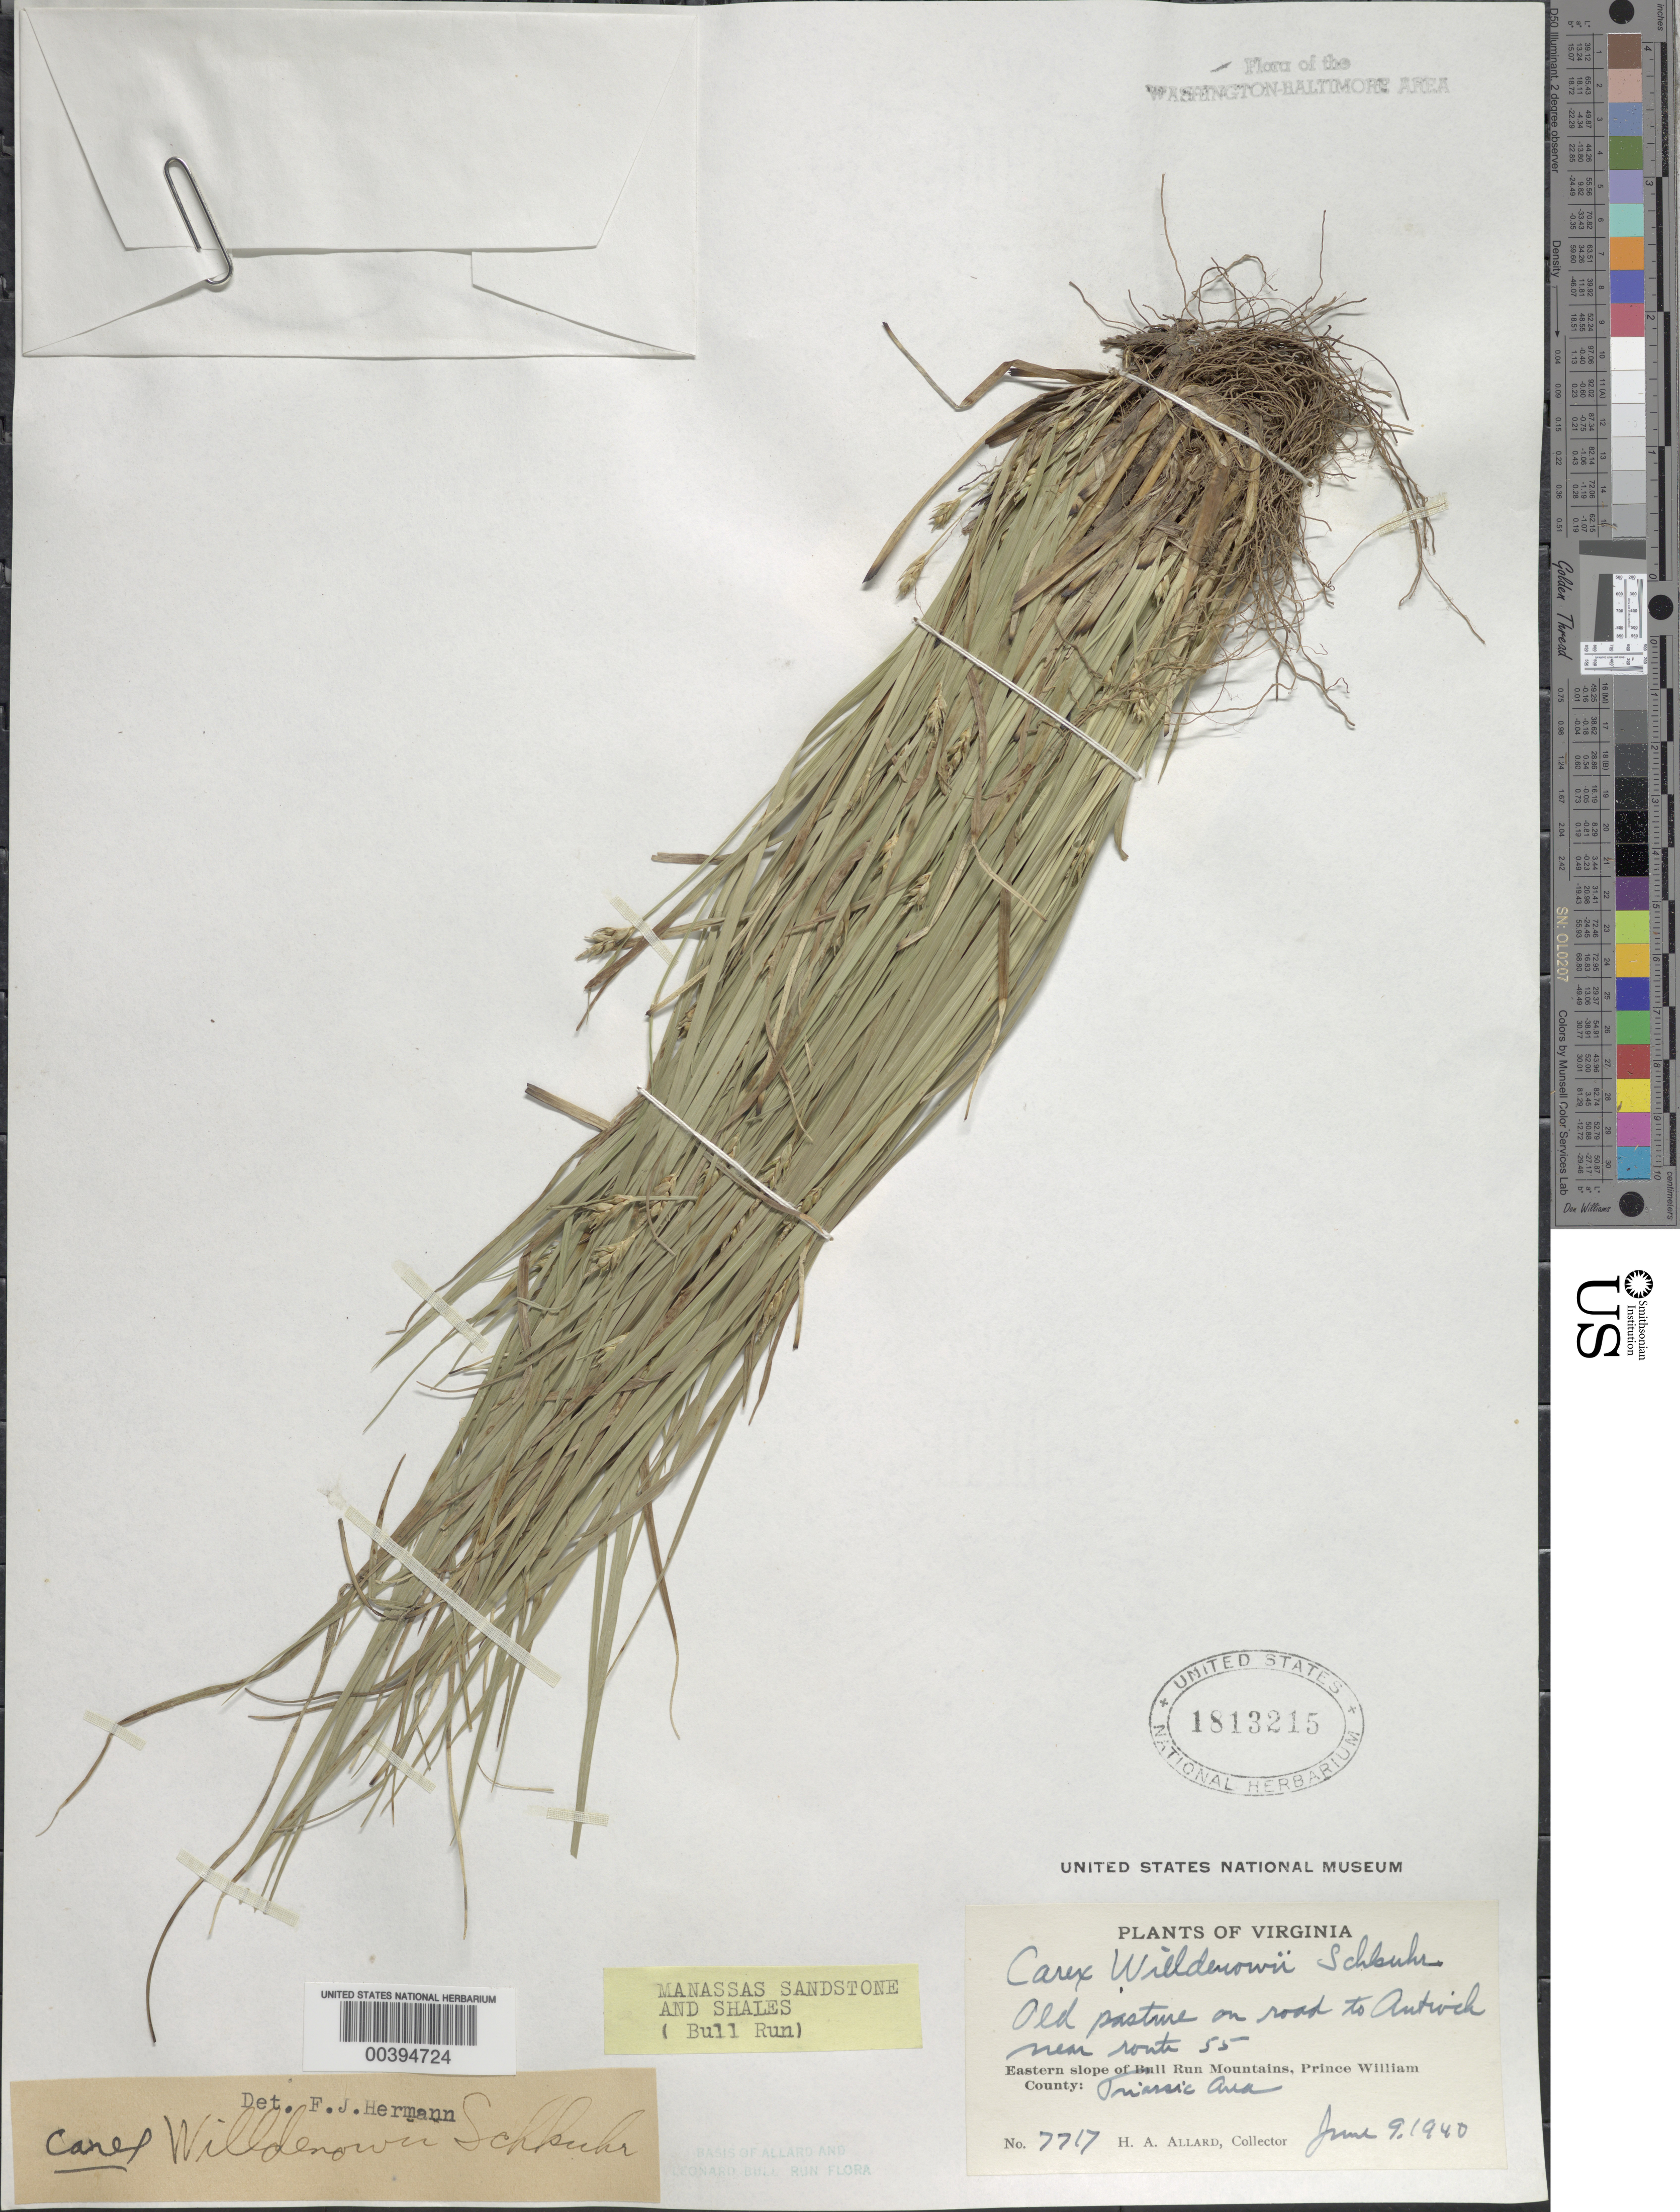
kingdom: Plantae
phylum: Tracheophyta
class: Liliopsida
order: Poales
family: Cyperaceae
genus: Carex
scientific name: Carex willdenowii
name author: Willd.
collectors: H. A. Allard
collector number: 7717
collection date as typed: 09 Jun 1940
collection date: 1940-06-09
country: United States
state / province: Virginia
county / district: Prince William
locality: Road to Antioch, near Route 55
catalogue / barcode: US 1813215